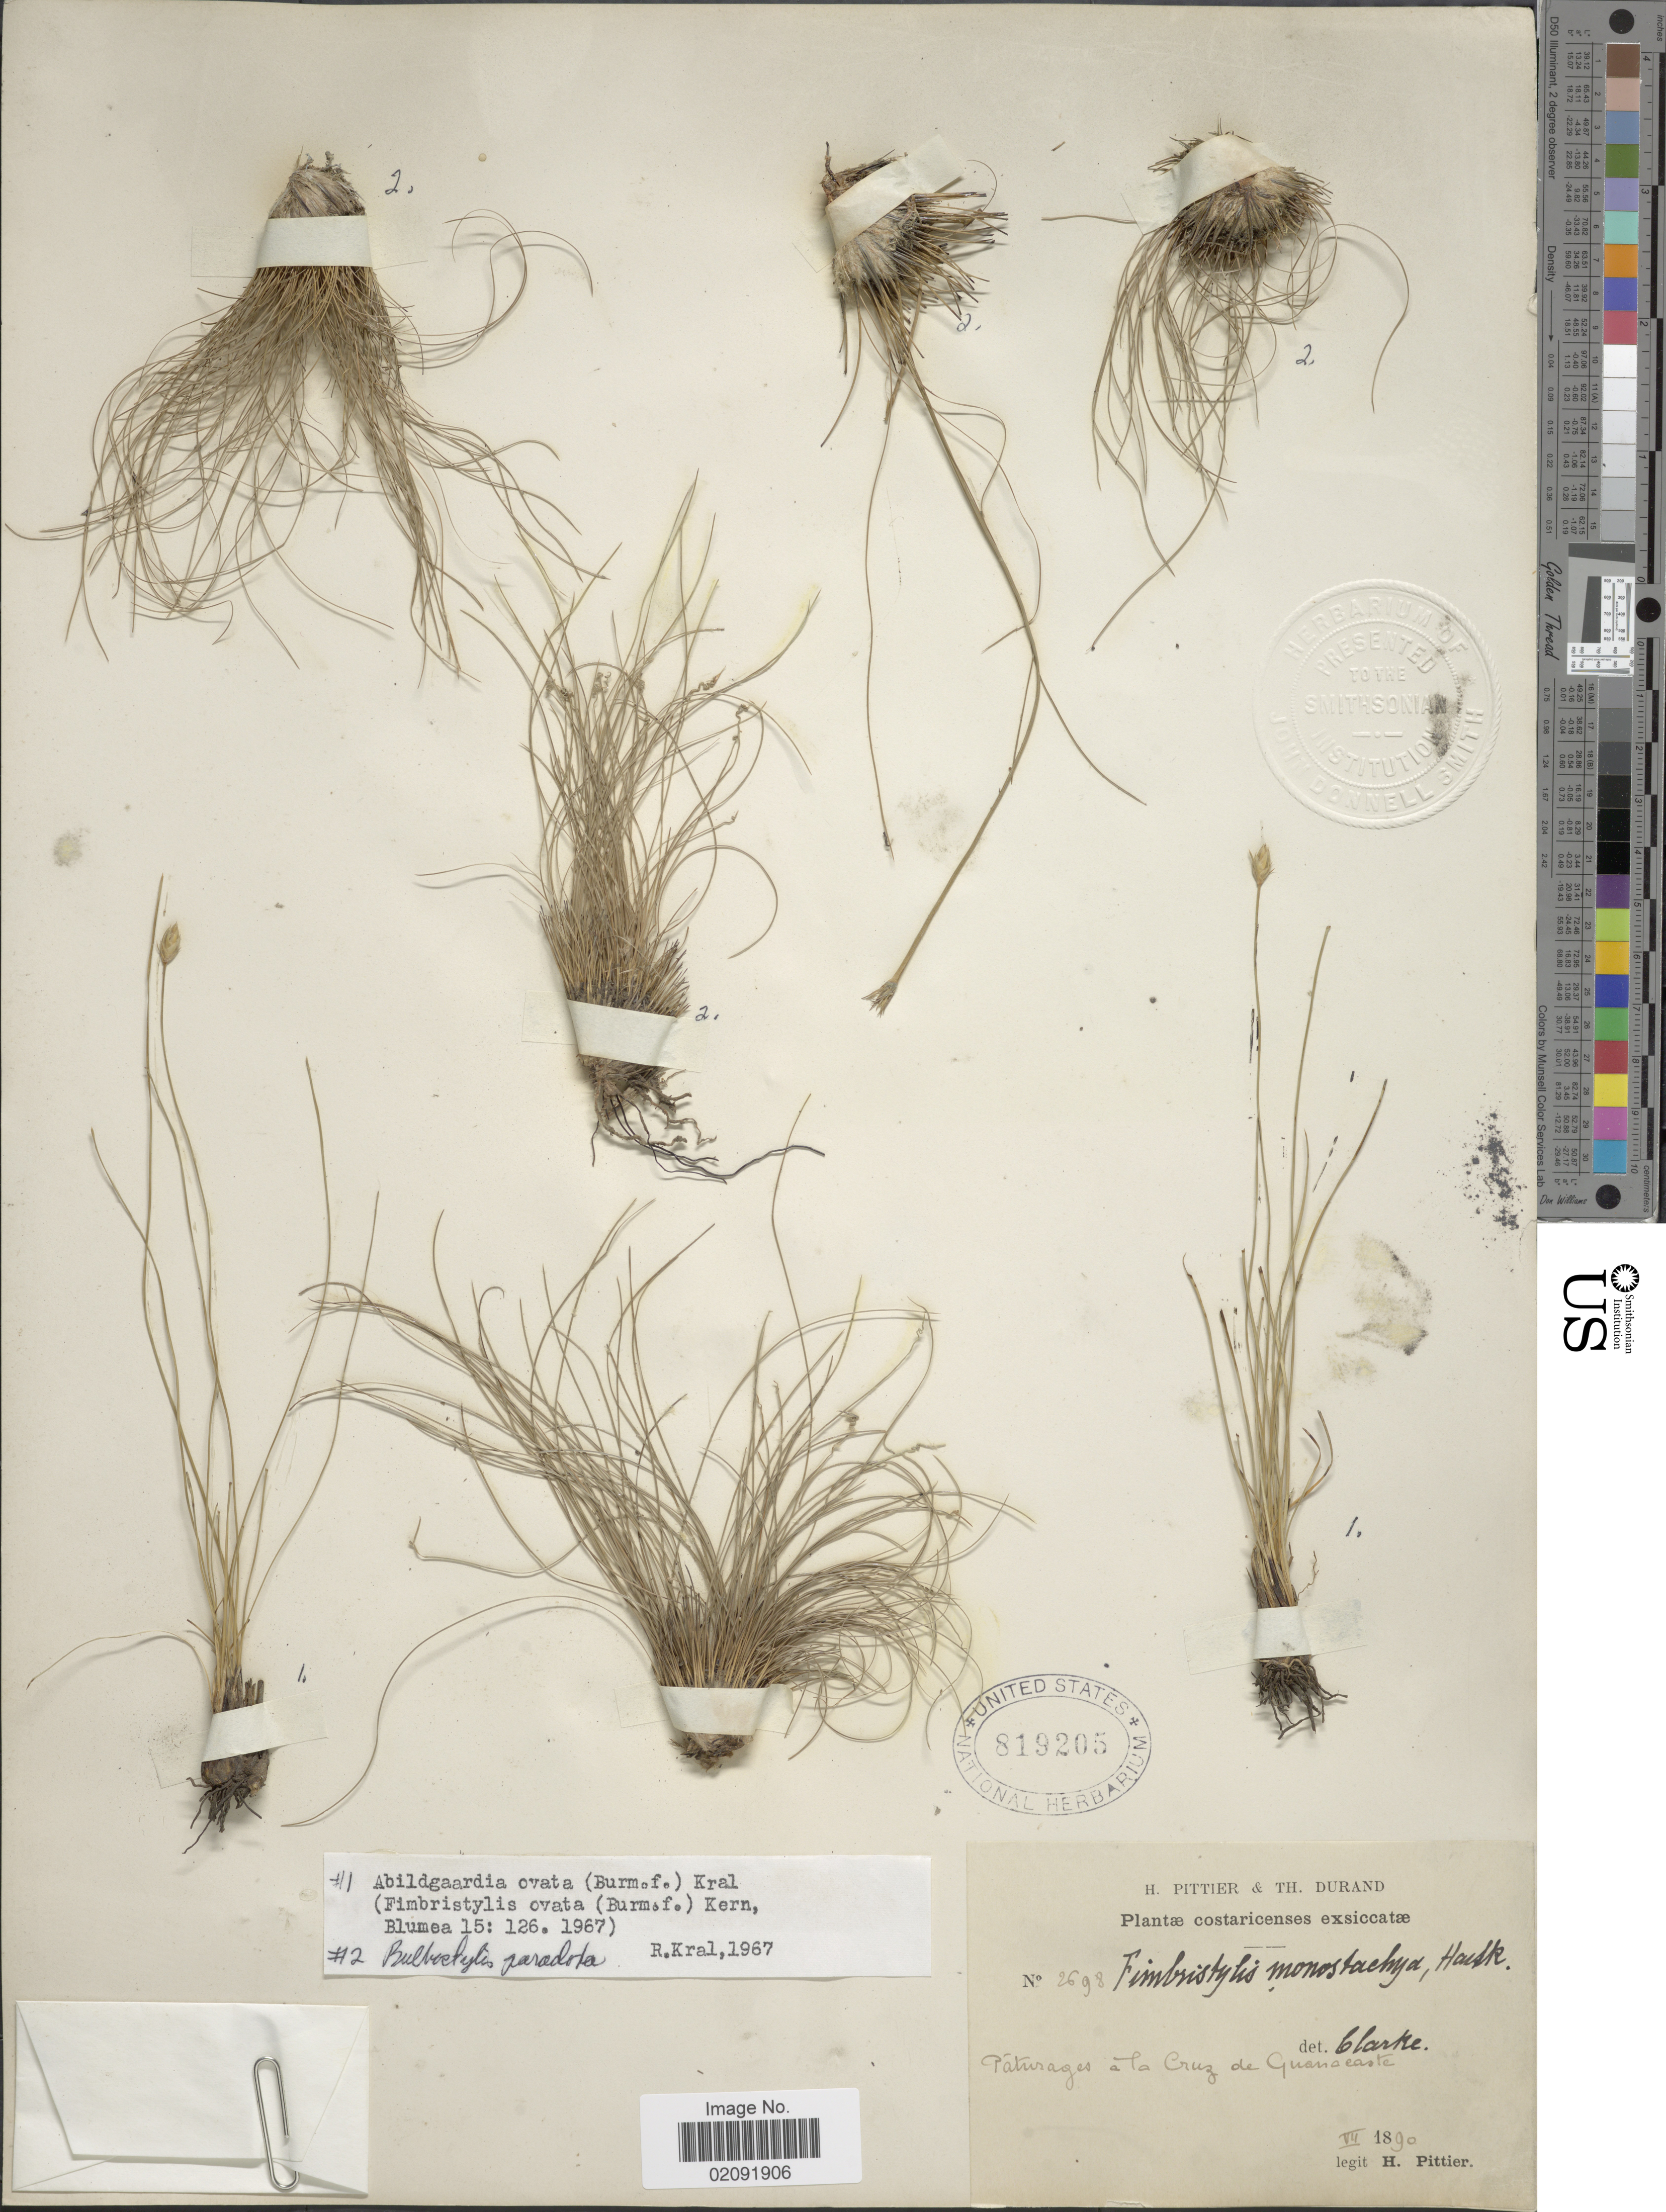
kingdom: Plantae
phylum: Tracheophyta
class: Liliopsida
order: Poales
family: Cyperaceae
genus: Abildgaardia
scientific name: Abildgaardia ovata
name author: (Burm. f.) Kral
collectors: H. F. Pittier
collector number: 2698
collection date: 1890-07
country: Costa Rica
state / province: Guanacaste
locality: Páturages a la Cruz de Guanacaste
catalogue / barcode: US 819205